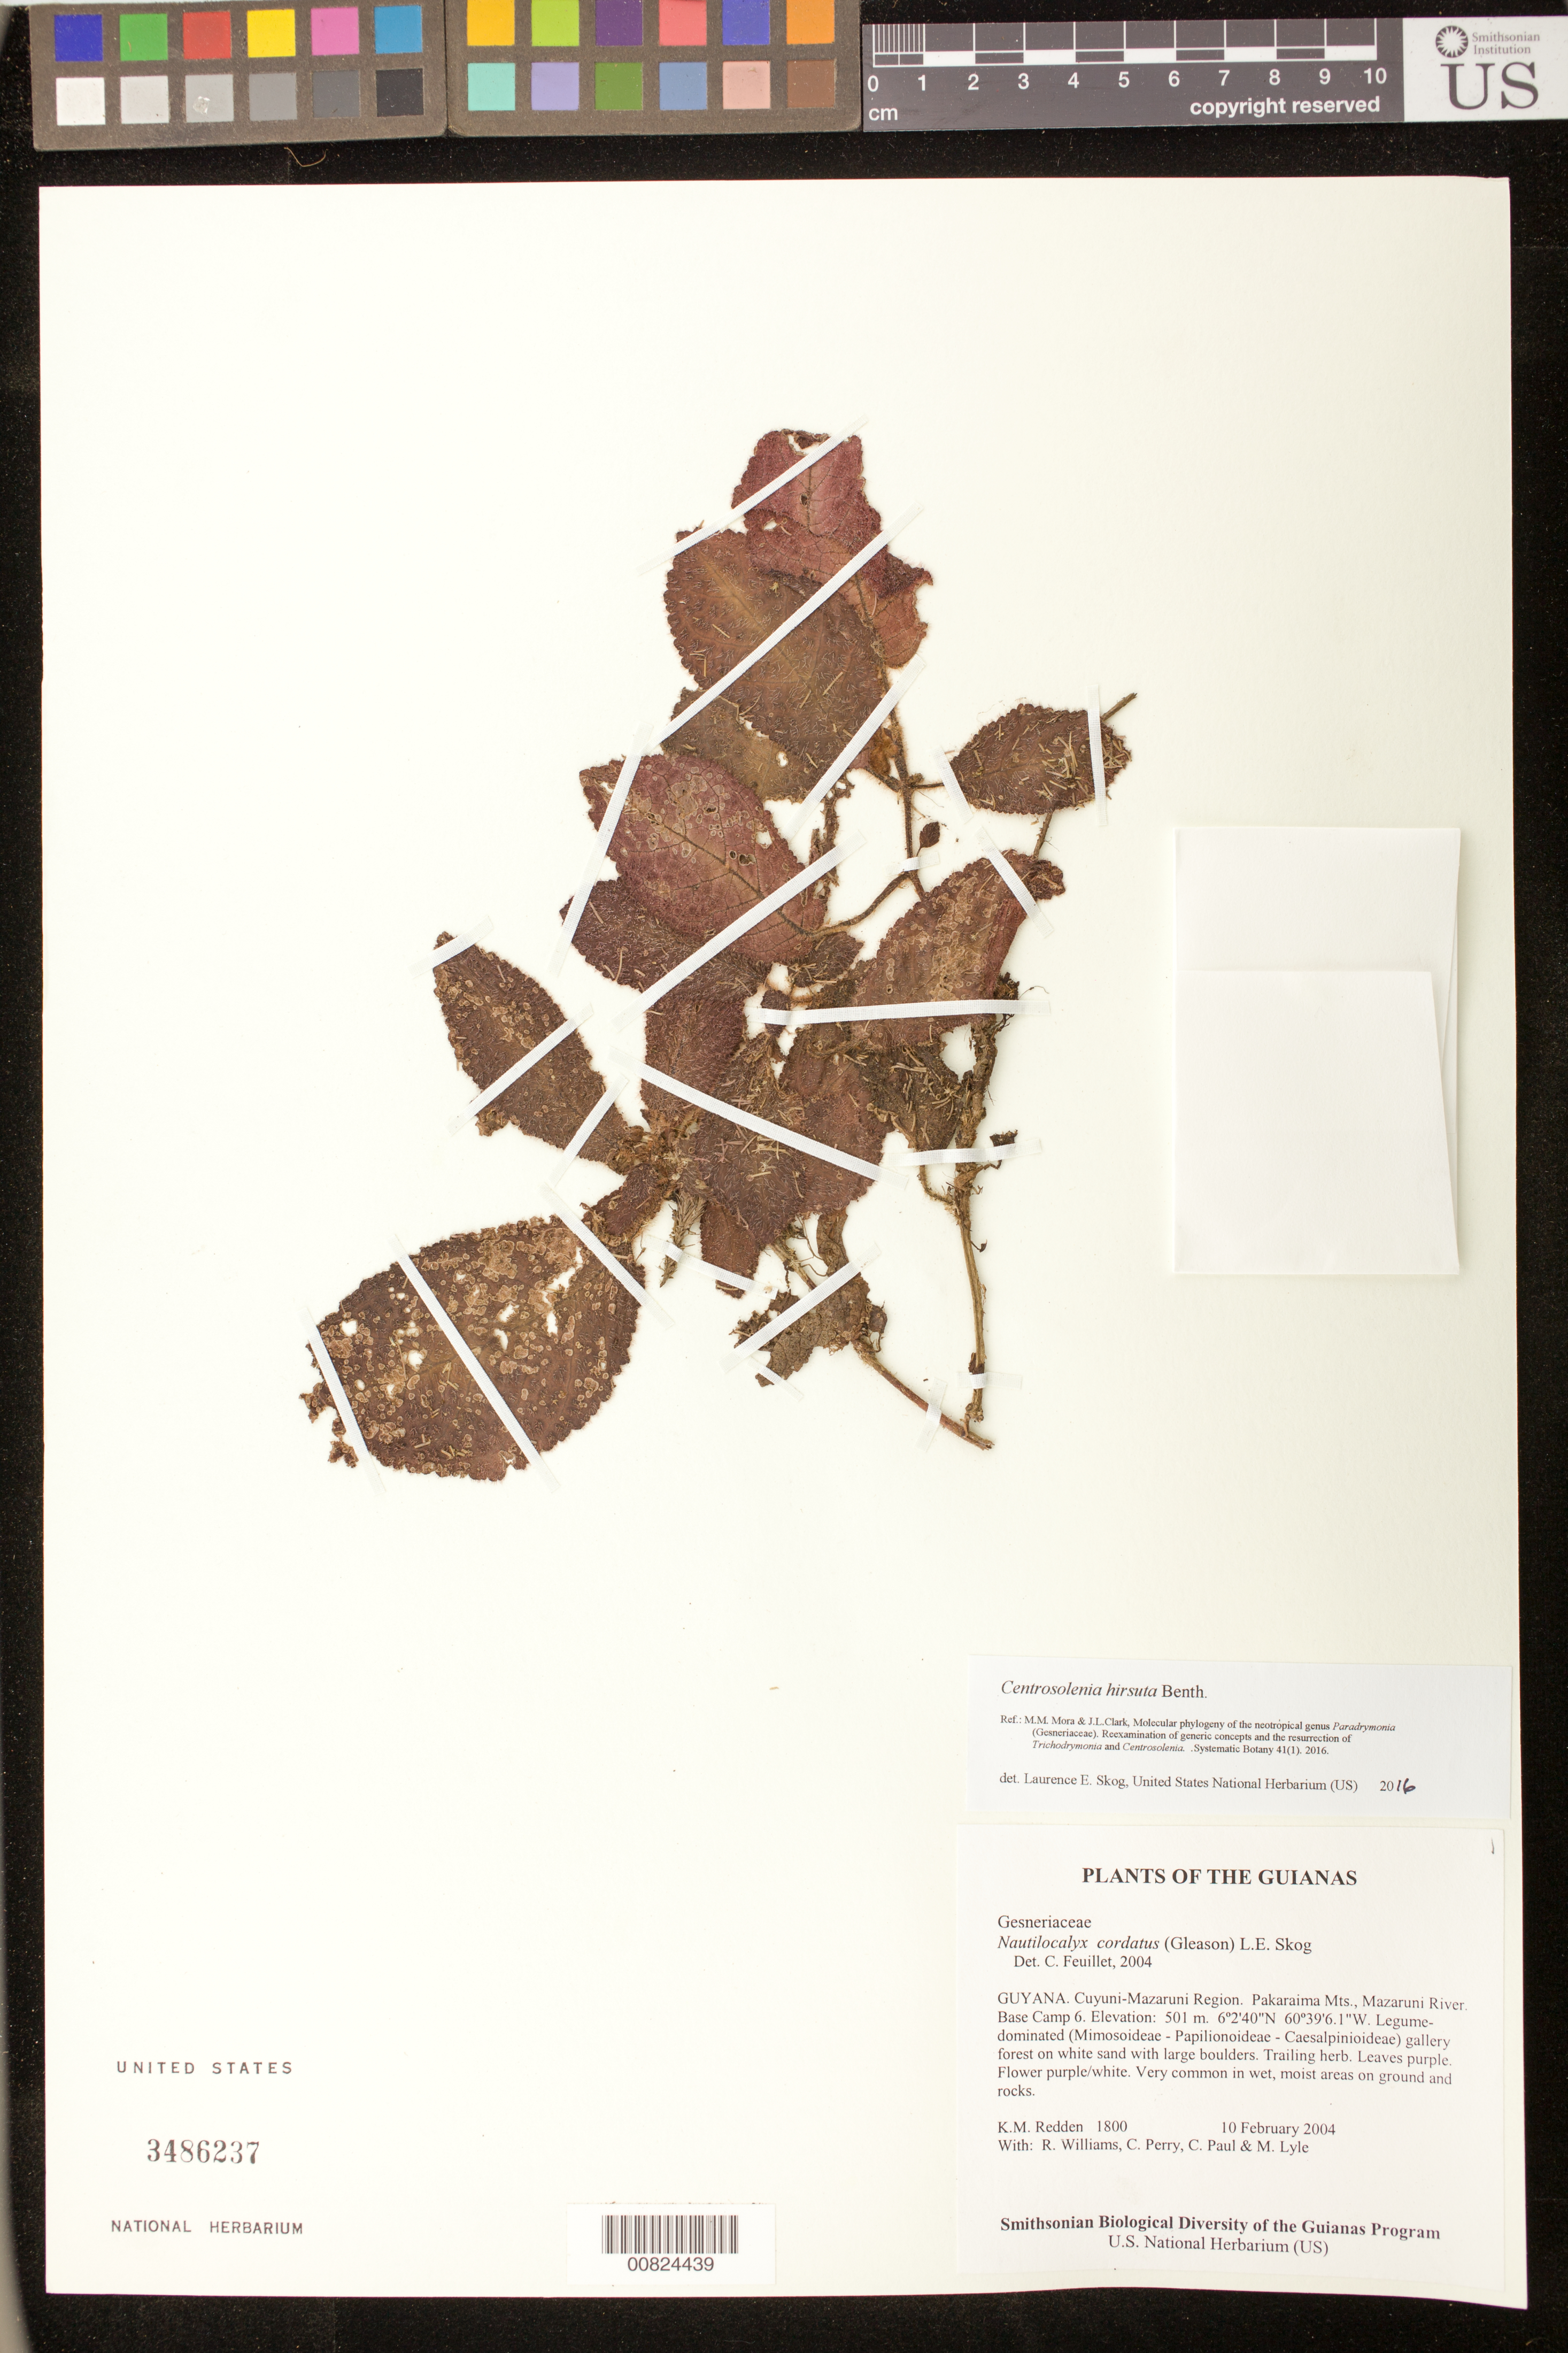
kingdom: Plantae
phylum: Tracheophyta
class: Magnoliopsida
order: Lamiales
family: Gesneriaceae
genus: Centrosolenia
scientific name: Centrosolenia hirsuta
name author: Benth.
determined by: Skog, Laurence E.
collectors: K. M. Redden, R. Williams, C. Perry, C. Paul & M. Lyle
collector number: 1800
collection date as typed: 10 Feb 2004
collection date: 2004-02-10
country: Guyana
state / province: Cuyuni-Mazaruni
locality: Pakaraima Mts., Mazaruni River. Base Camp 6.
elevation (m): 501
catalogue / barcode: US 3486237